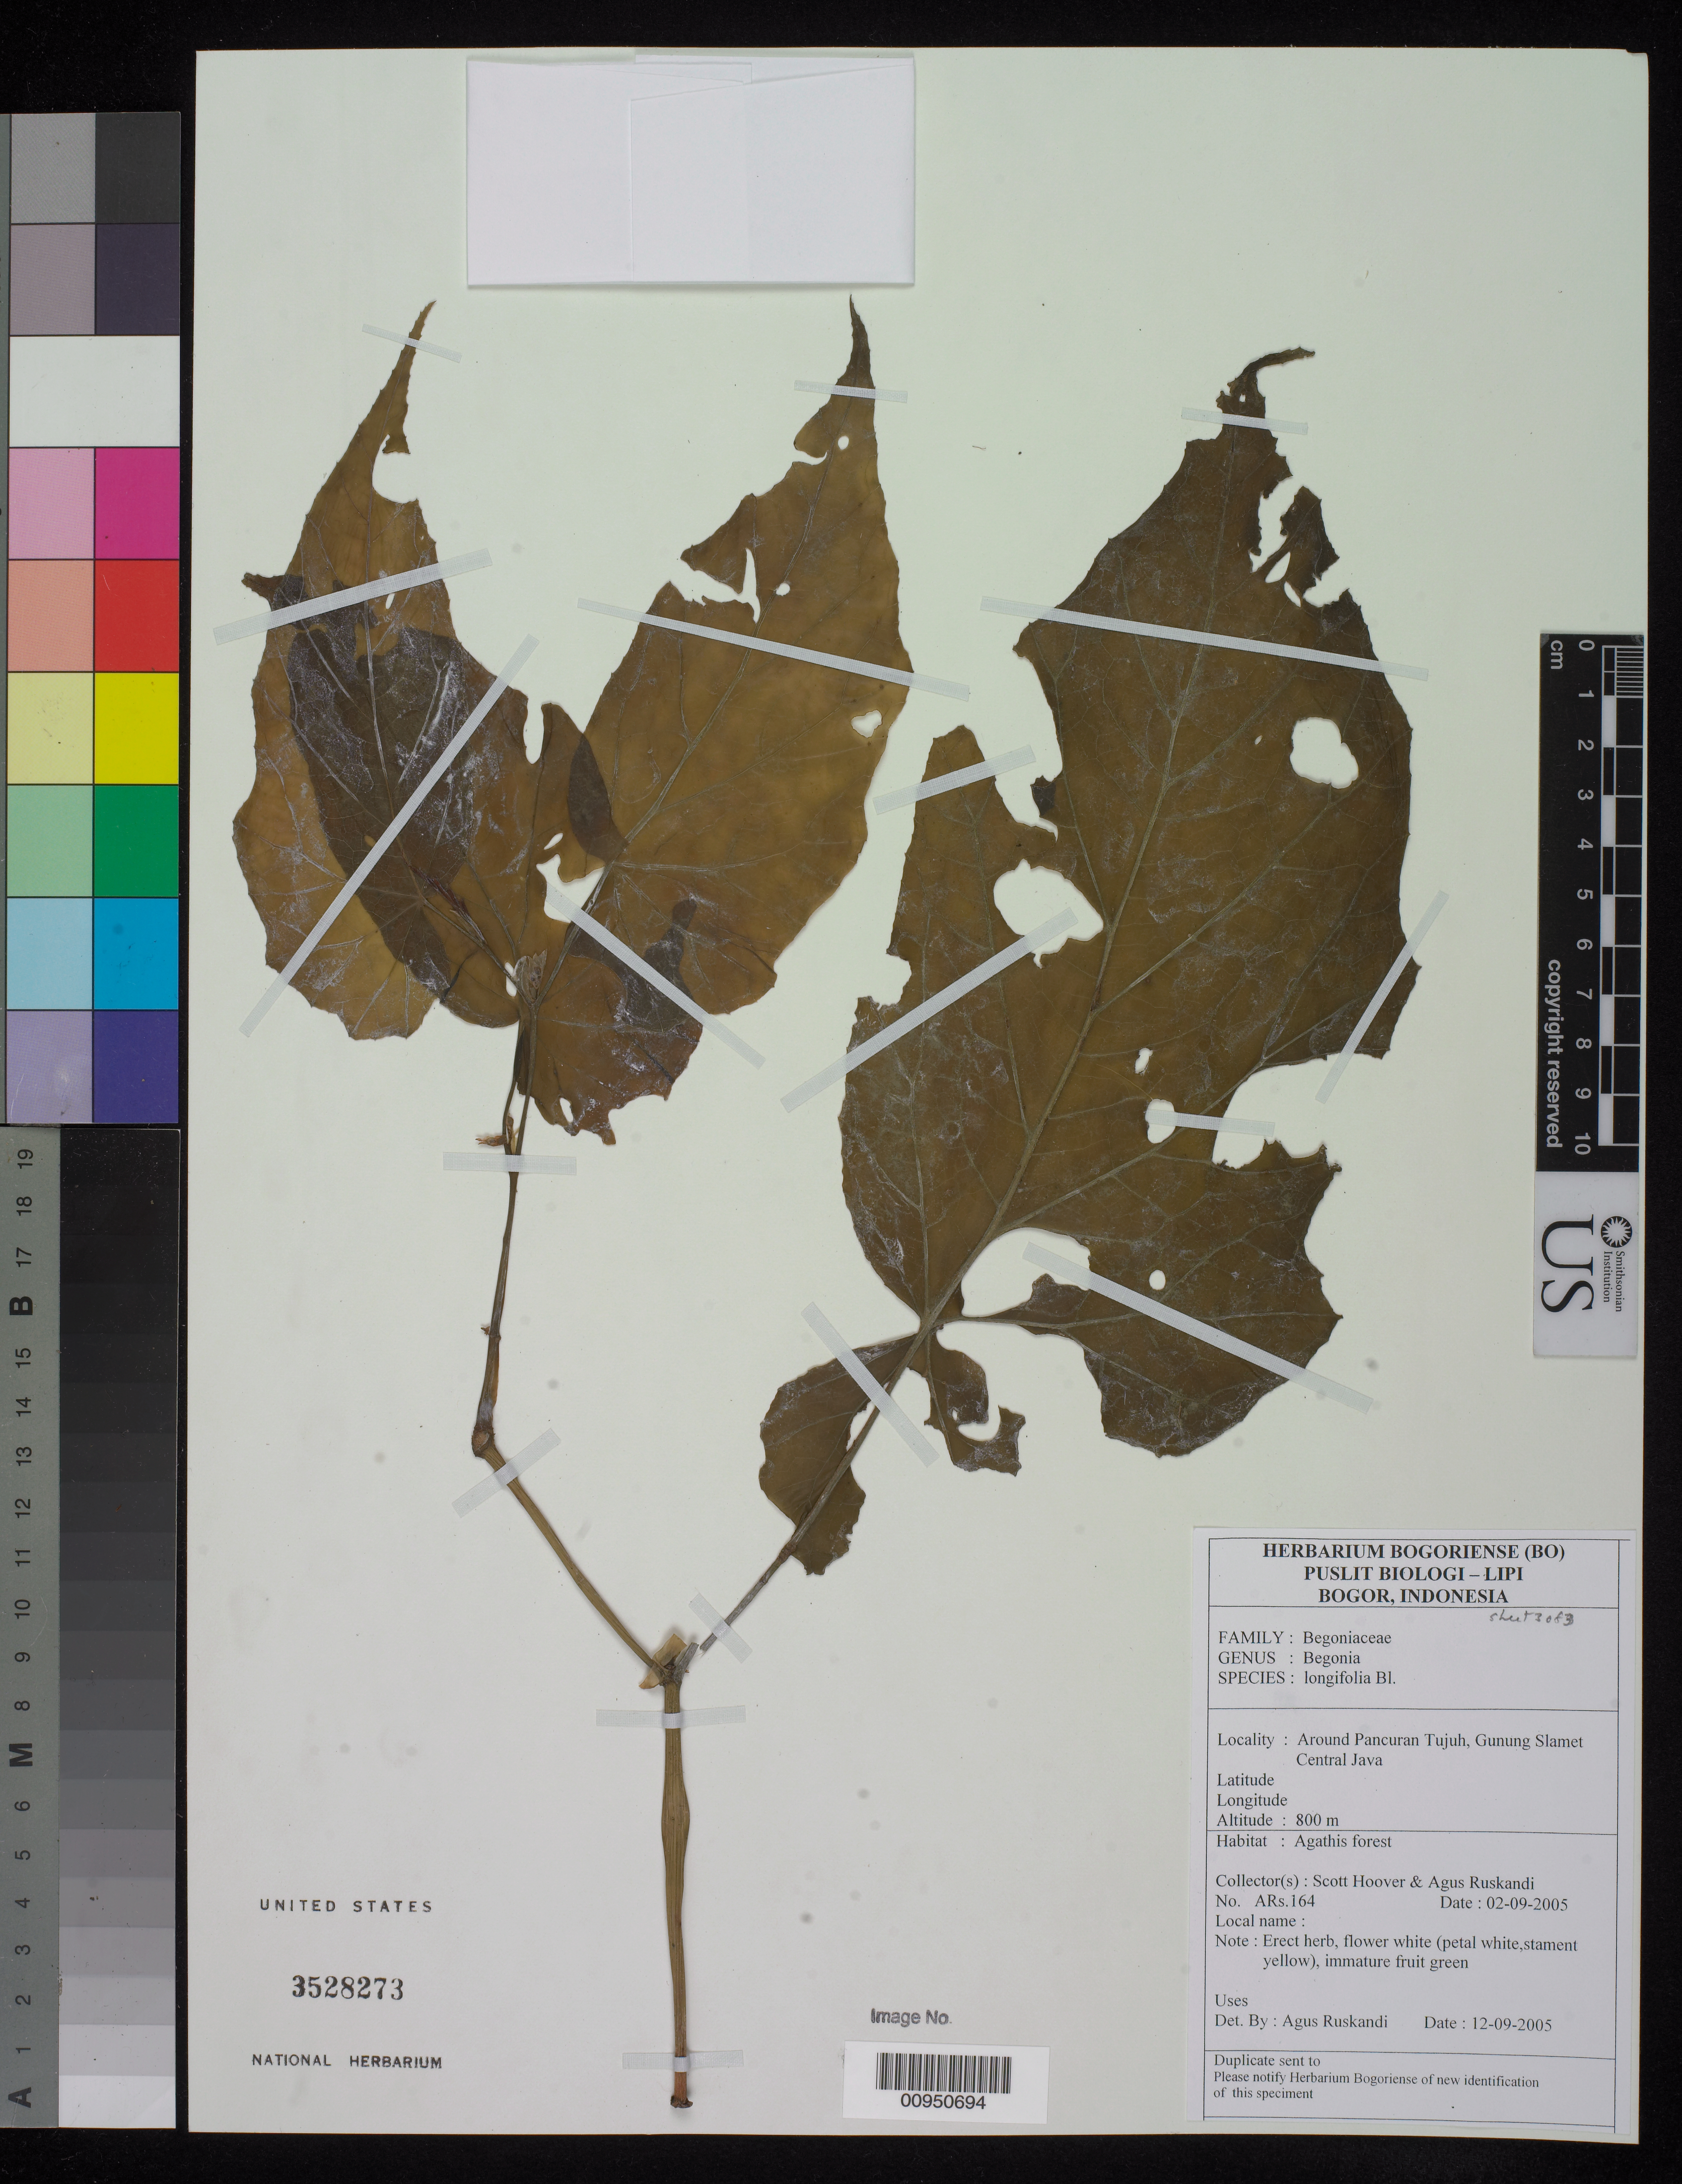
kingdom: Plantae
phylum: Tracheophyta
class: Magnoliopsida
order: Cucurbitales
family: Begoniaceae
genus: Begonia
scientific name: Begonia longifolia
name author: Blume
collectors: W. S. Hoover & A. Ruskandi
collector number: ARS. 164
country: Indonesia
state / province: Java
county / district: Jawa Tengah (?)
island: Java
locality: Around Pancuran Tujuh, Gunung Slamet.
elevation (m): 800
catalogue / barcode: US 3528273